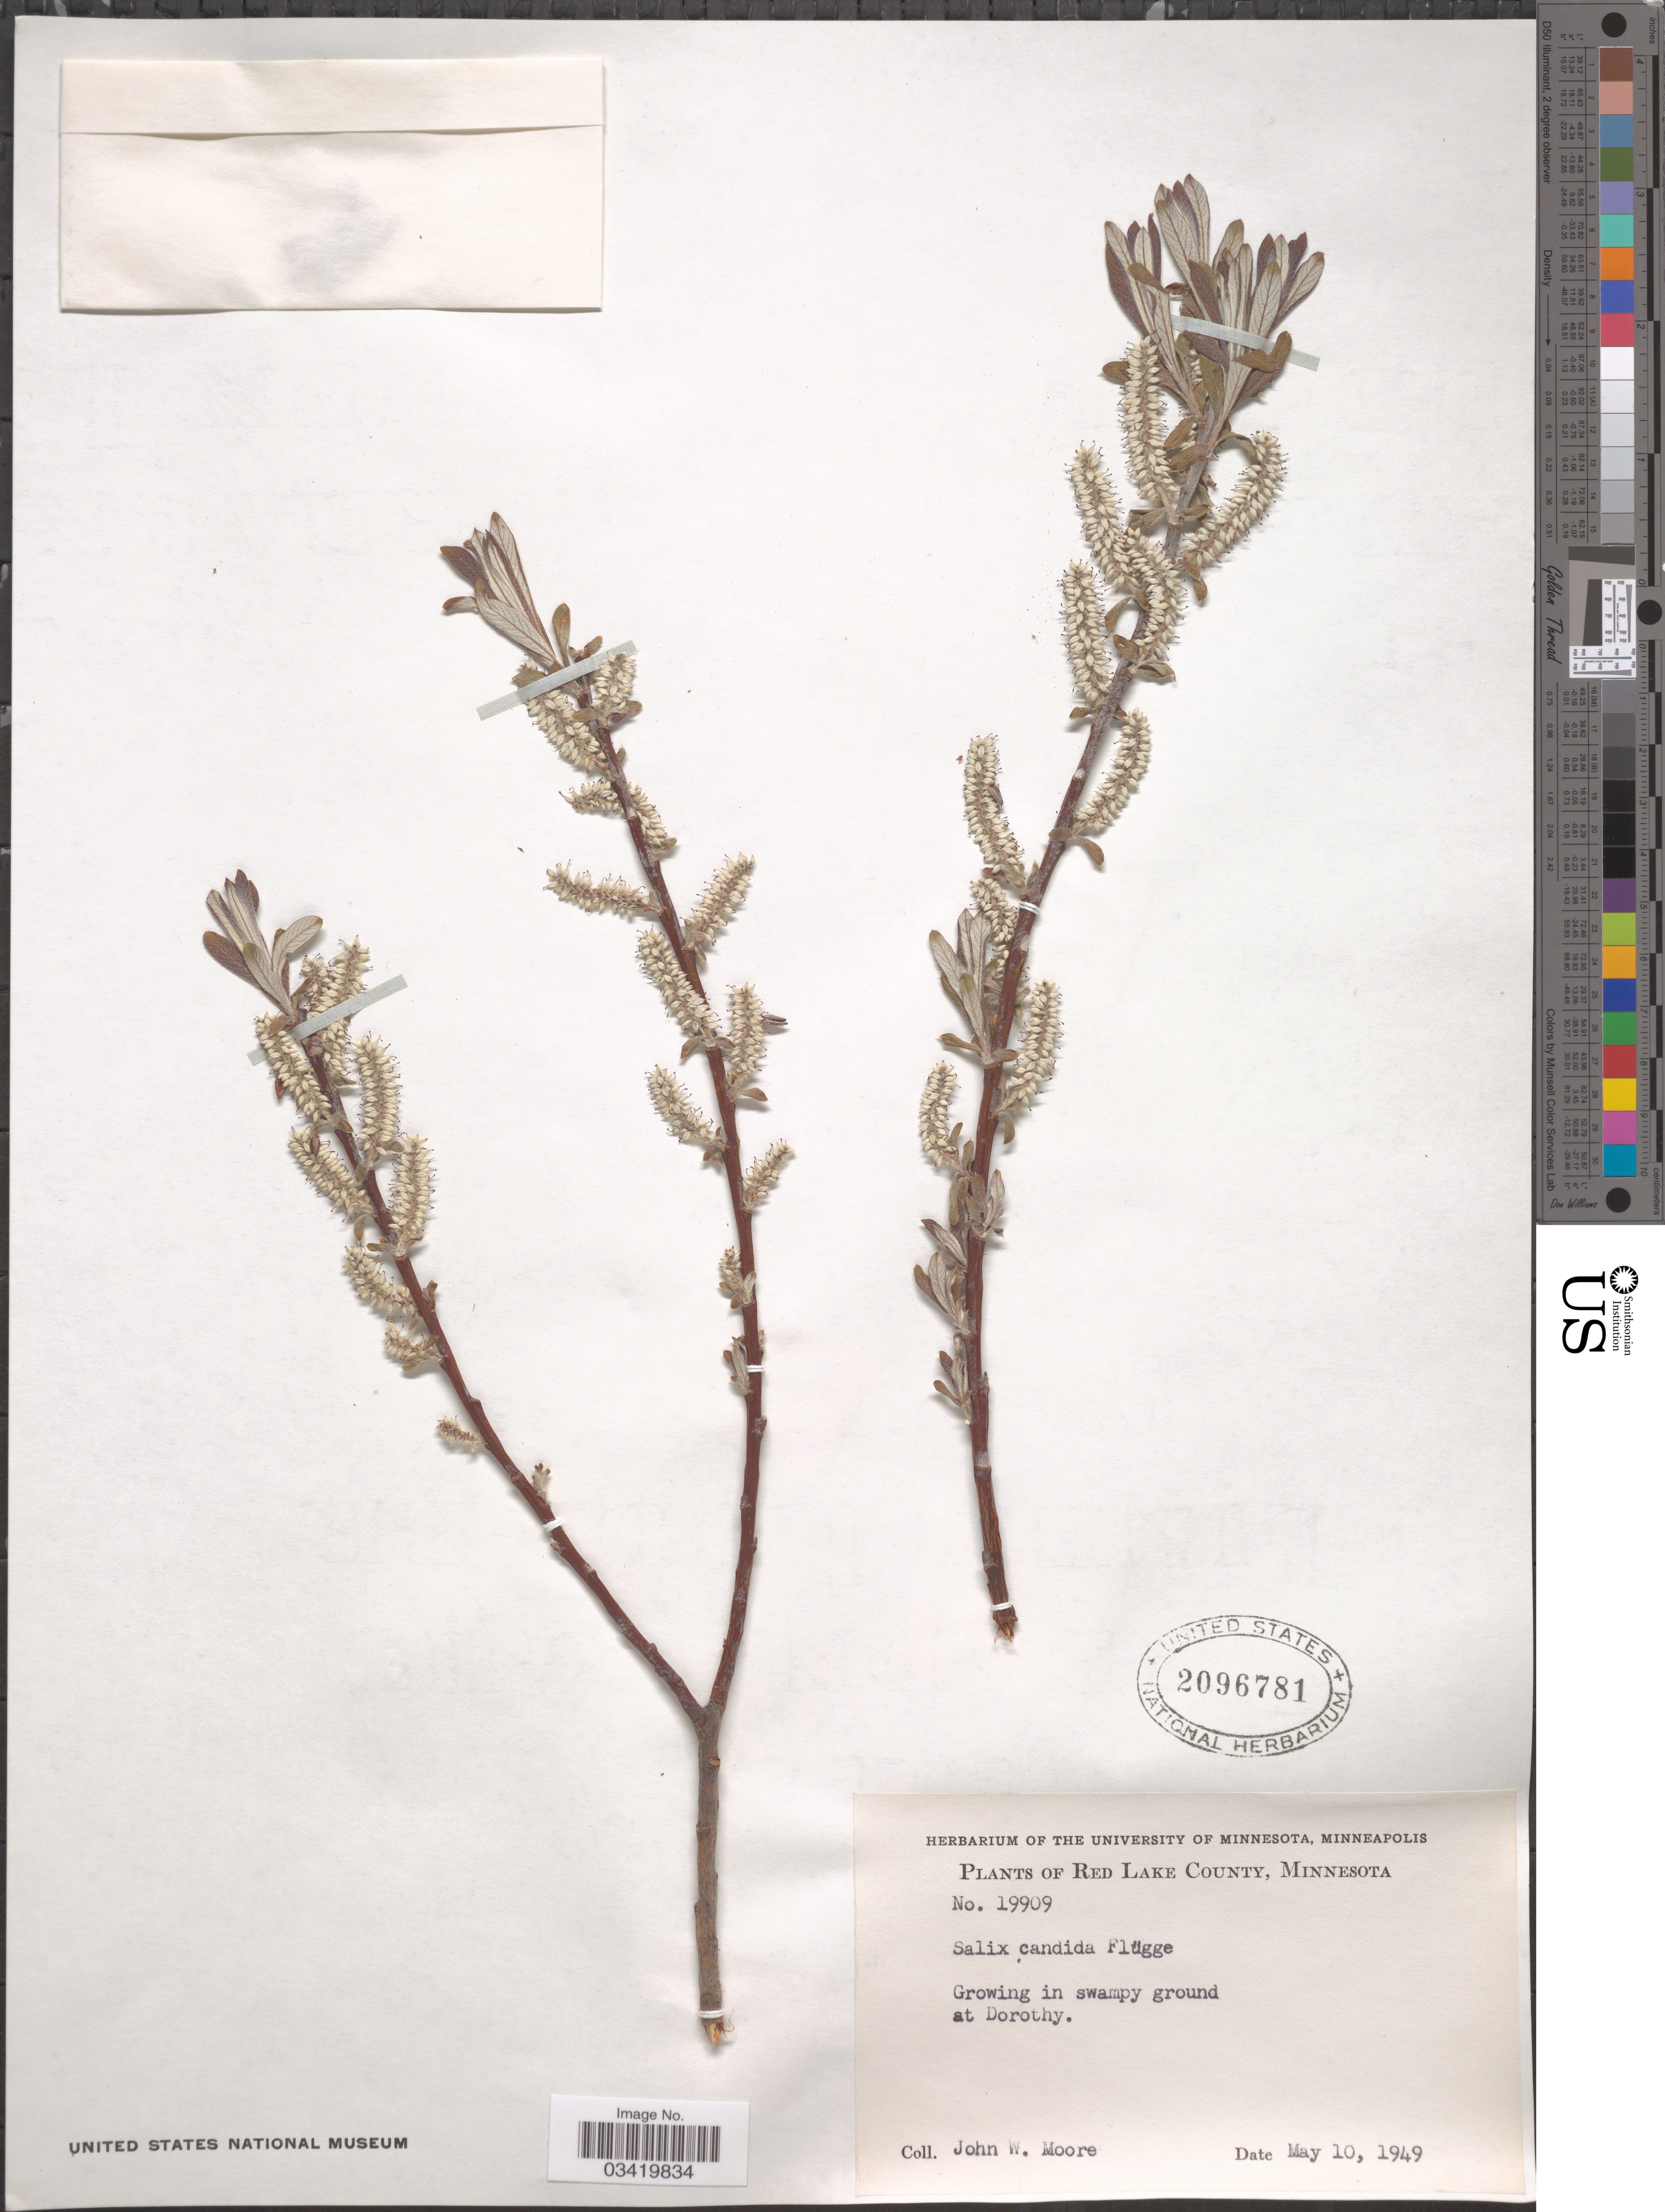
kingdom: Plantae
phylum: Tracheophyta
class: Magnoliopsida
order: Malpighiales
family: Salicaceae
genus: Salix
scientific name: Salix candida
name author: Flüggé ex Willd.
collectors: J. Moore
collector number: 19909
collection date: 1949-05-10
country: United States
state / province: Minnesota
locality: Red Lake County. At Dorothy.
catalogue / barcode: US 2096781